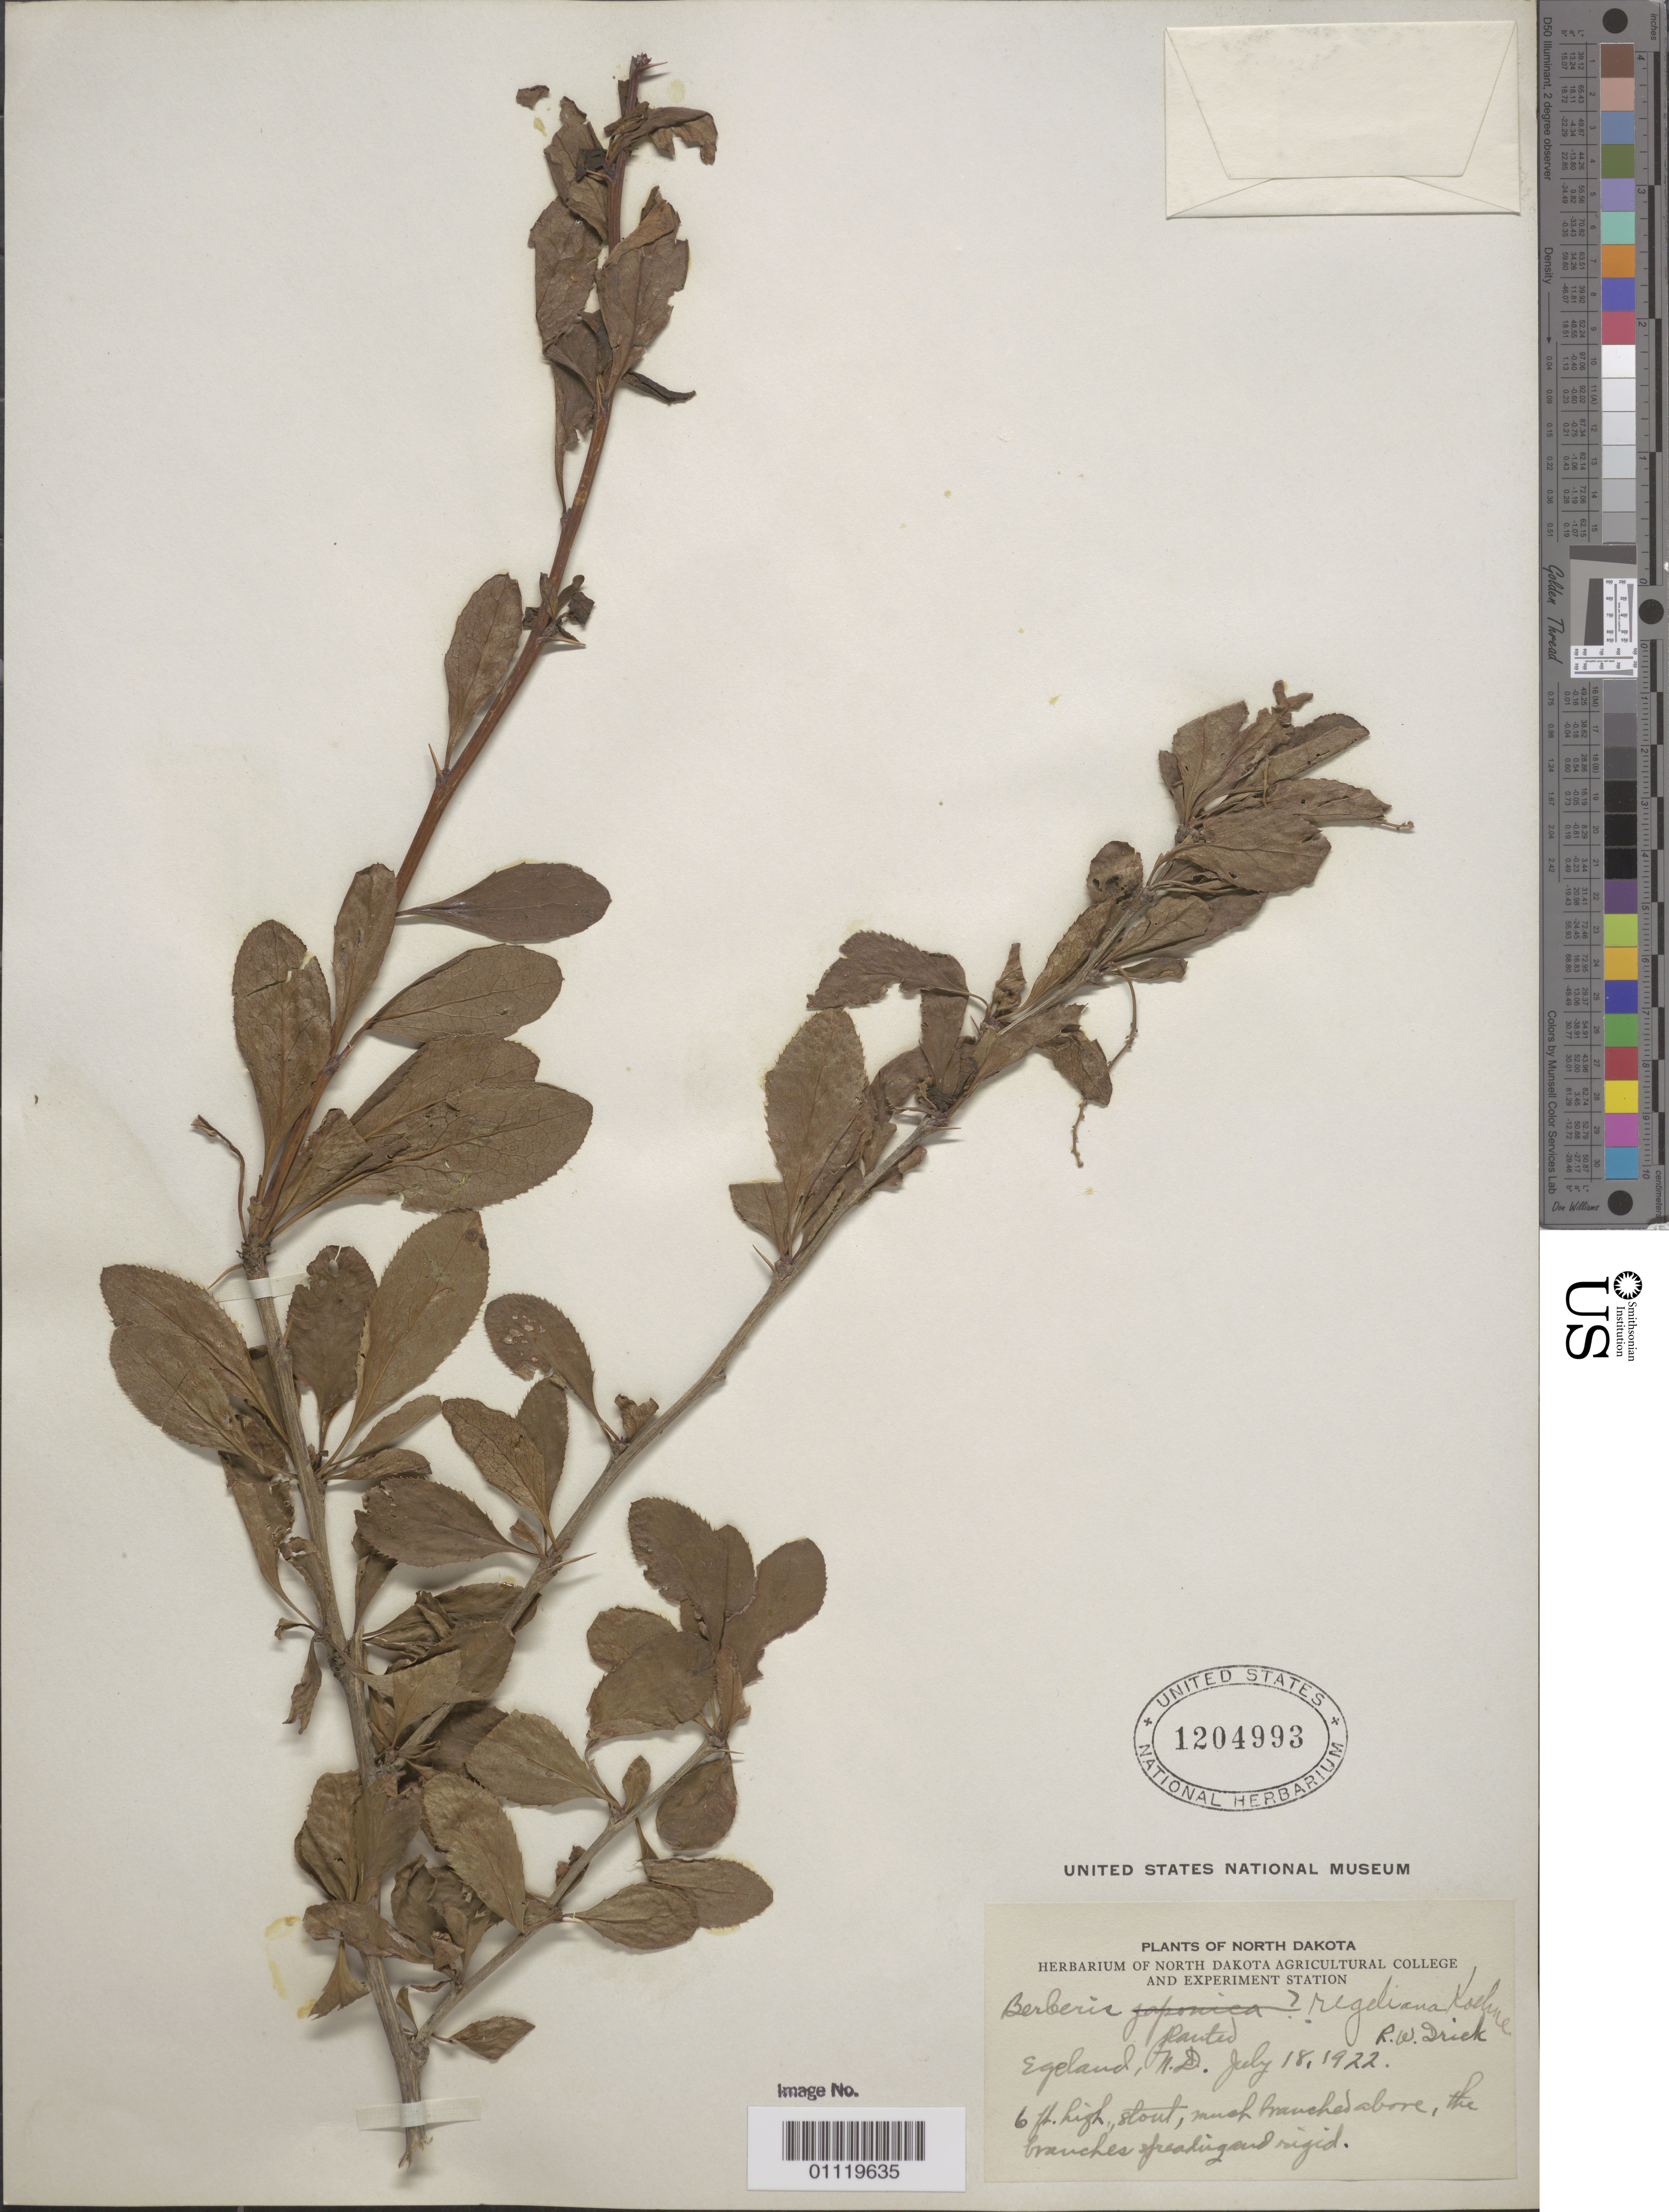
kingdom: Plantae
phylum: Tracheophyta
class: Magnoliopsida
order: Ranunculales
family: Berberidaceae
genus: Berberis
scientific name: Berberis ruscifolia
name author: Lam.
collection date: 1922-07-18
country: United States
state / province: North Dakota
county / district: Towner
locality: Egeland city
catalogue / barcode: US 1204993